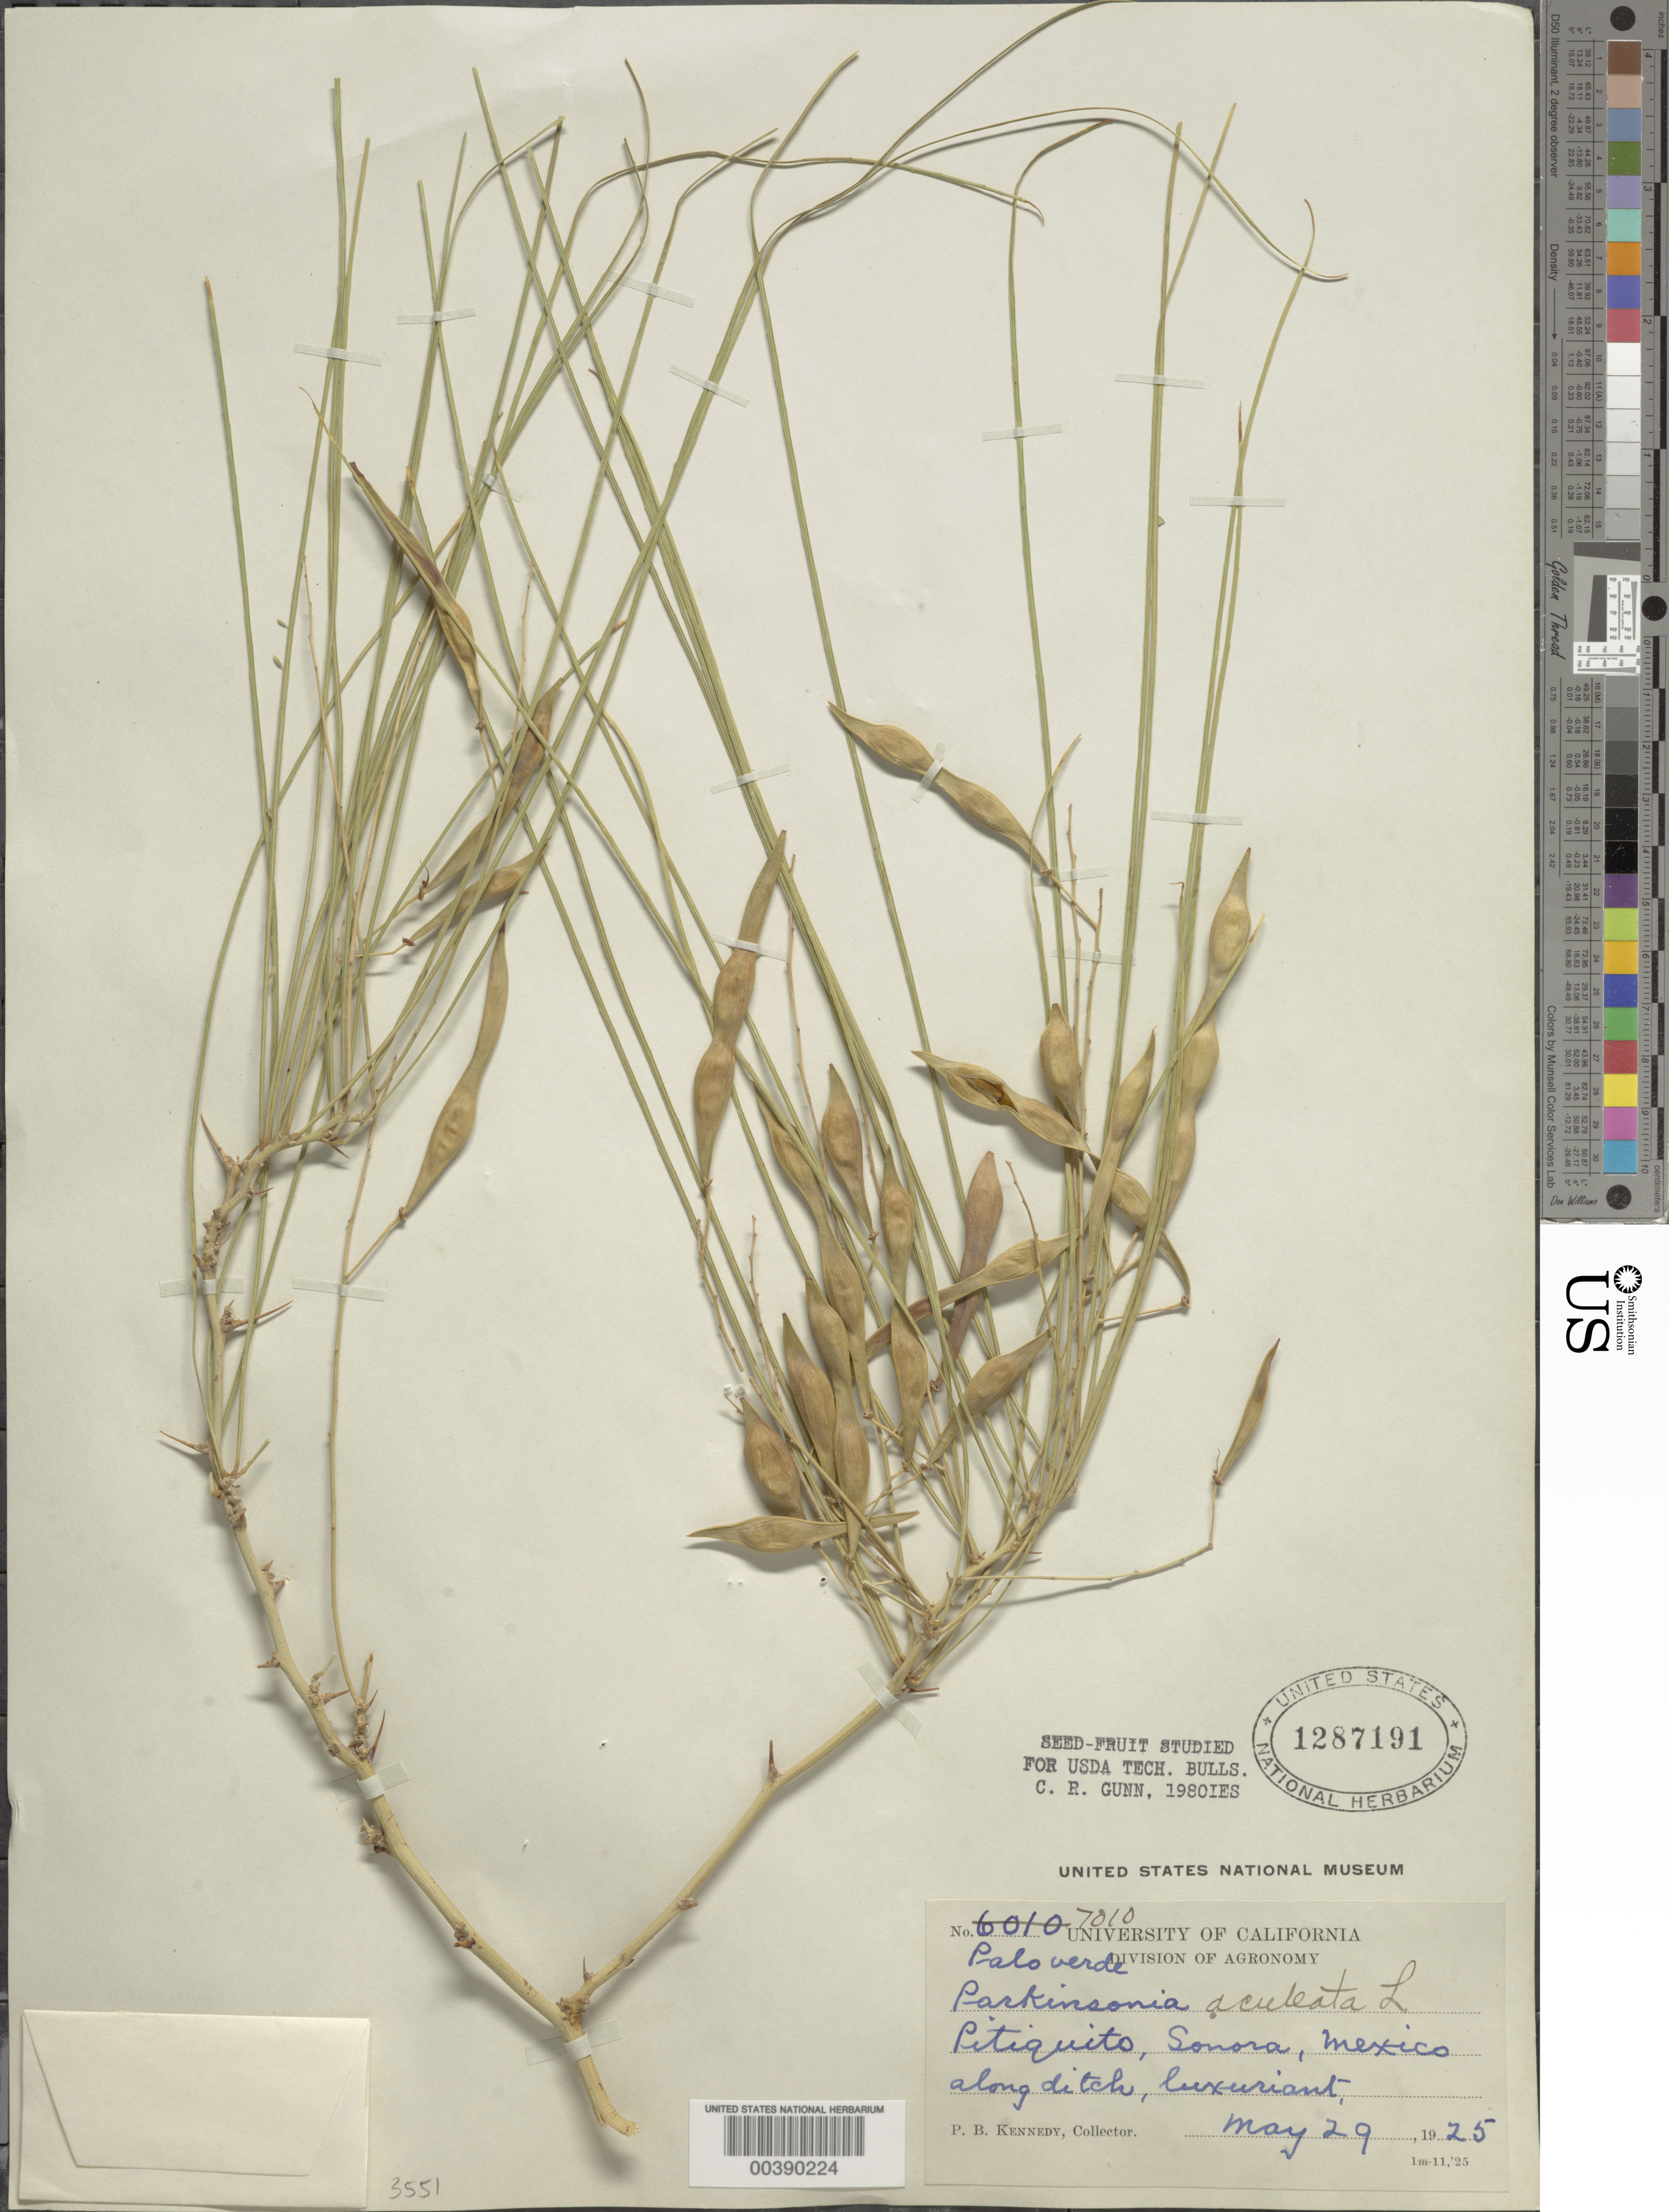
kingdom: Plantae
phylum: Tracheophyta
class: Magnoliopsida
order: Fabales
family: Fabaceae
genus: Parkinsonia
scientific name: Parkinsonia aculeata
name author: L.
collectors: P. B. Kennedy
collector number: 7010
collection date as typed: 29 May 1925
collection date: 1925-05-29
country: Mexico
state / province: Sonora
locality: Pitiquito; palo verde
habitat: Along ditch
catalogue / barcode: US 1287191